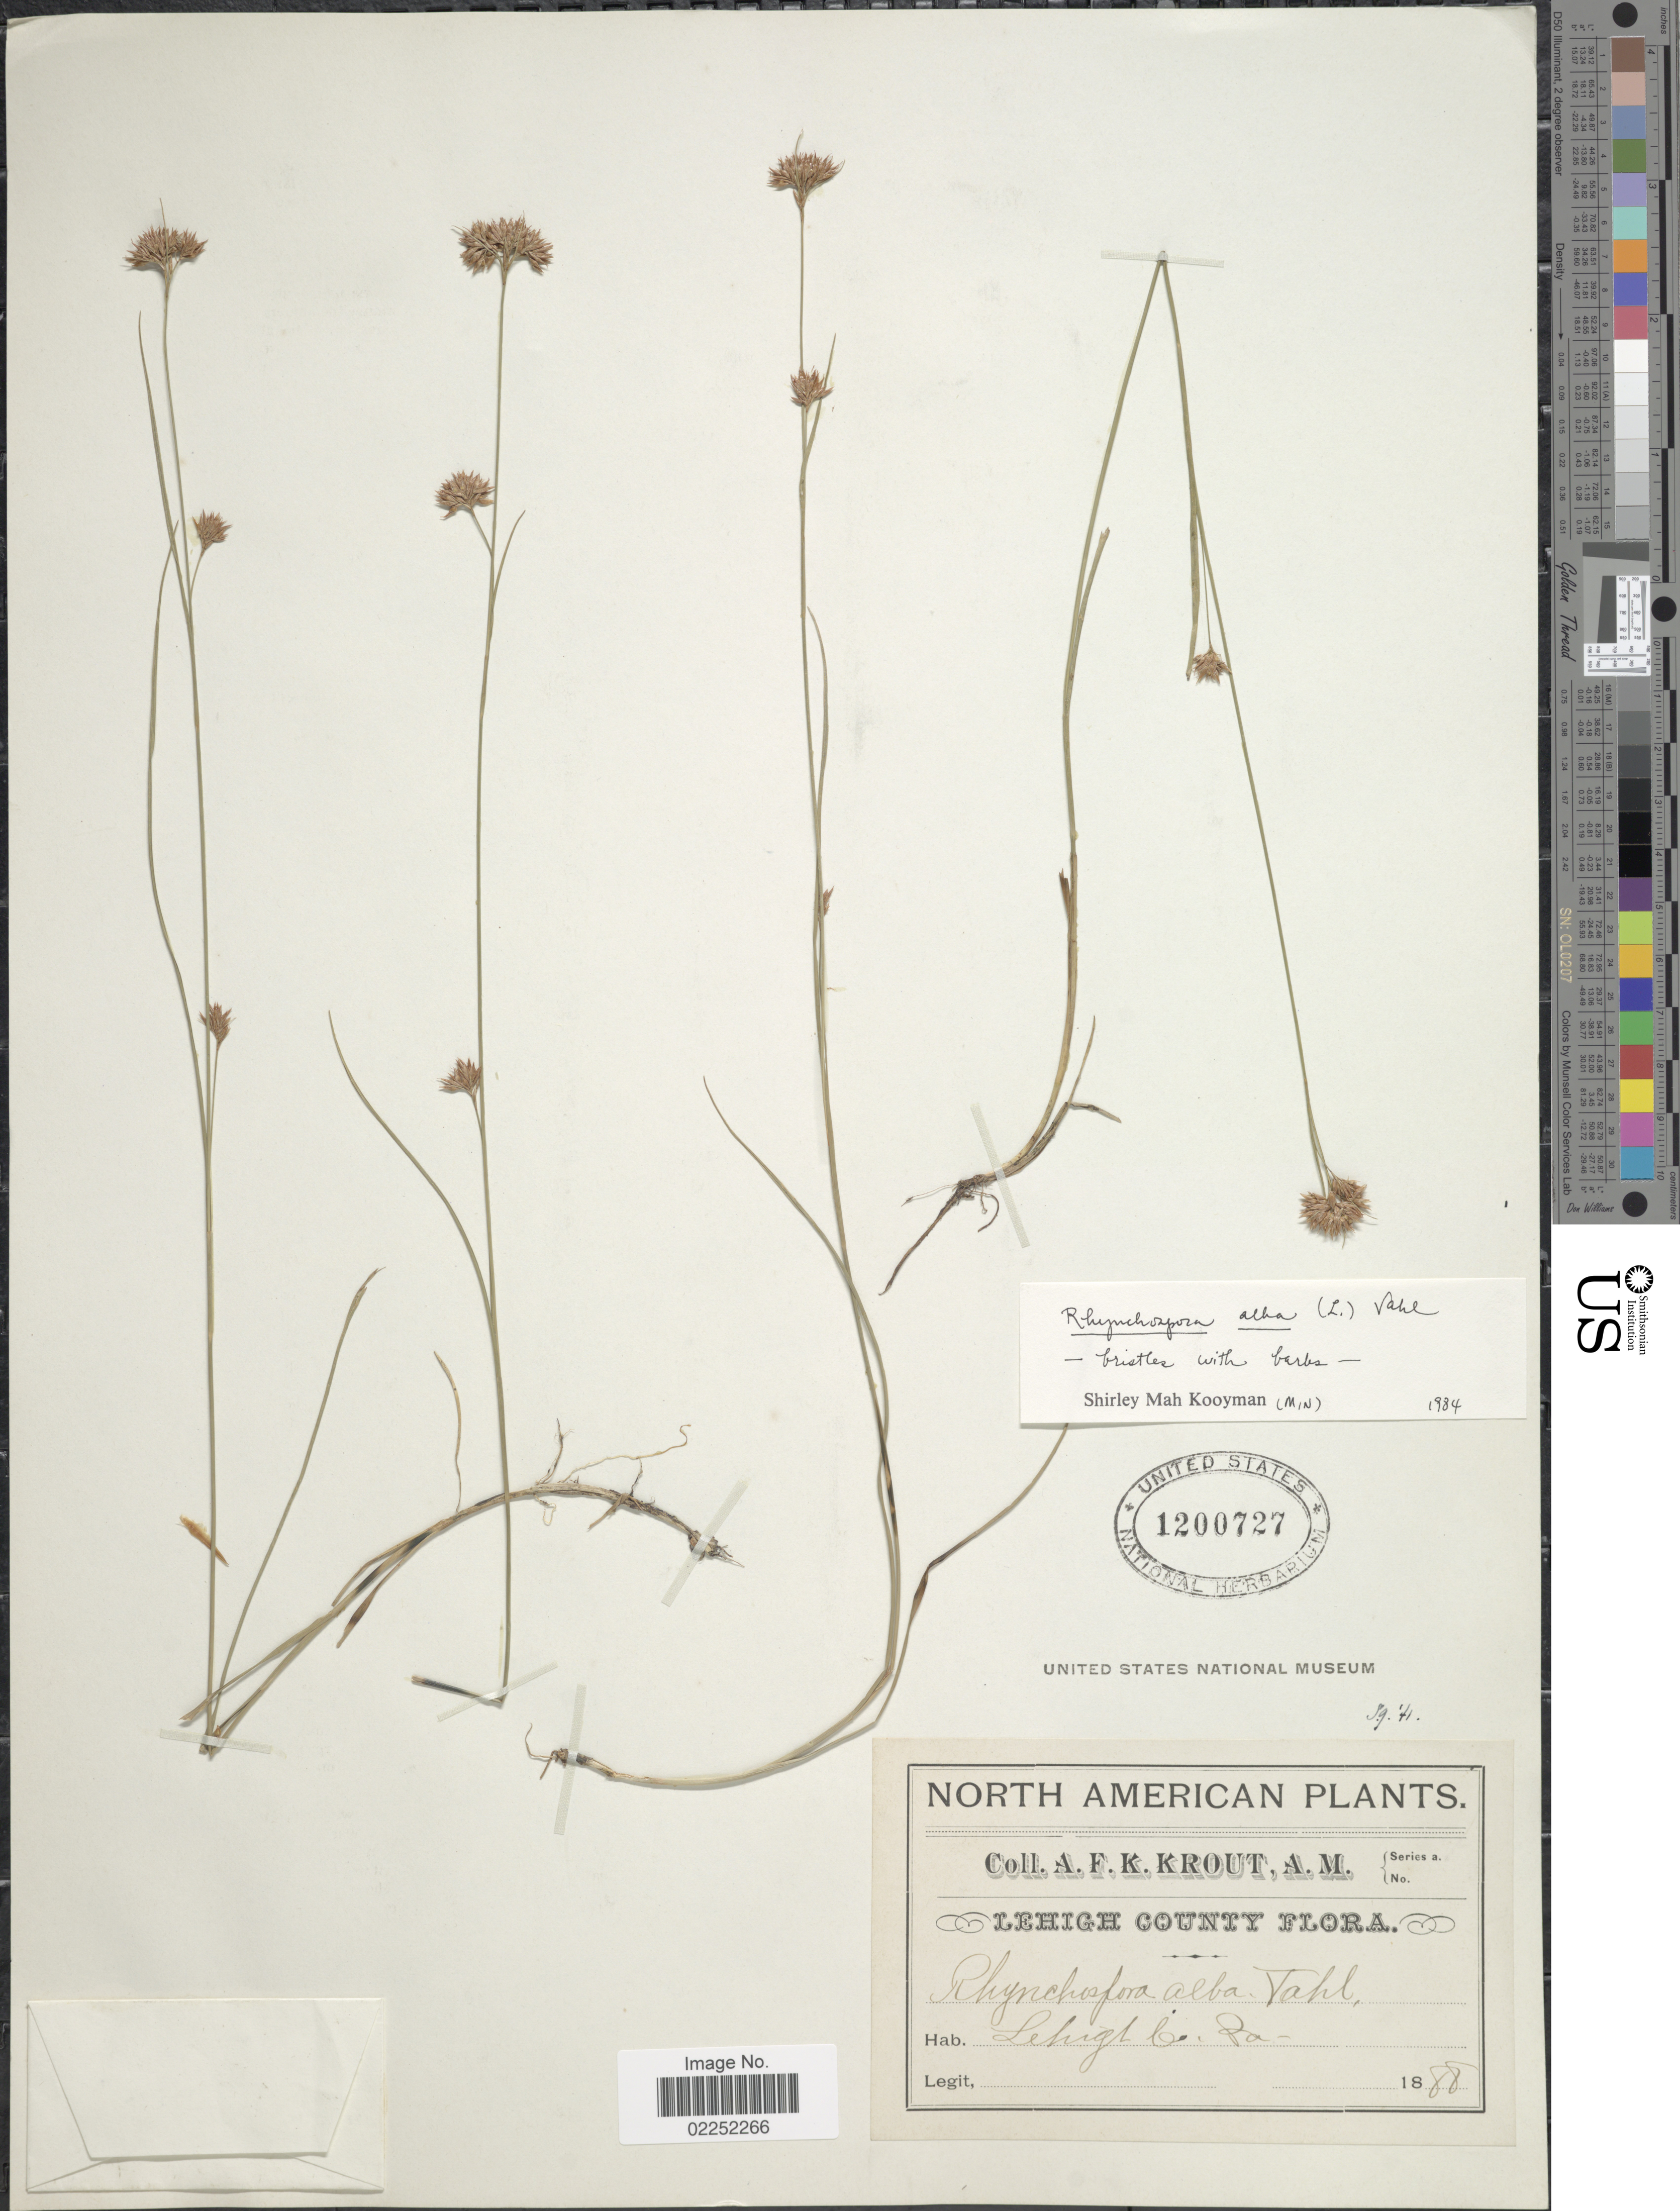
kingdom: Plantae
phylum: Tracheophyta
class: Liliopsida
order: Poales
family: Cyperaceae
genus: Rhynchospora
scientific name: Rhynchospora alba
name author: (L.) Vahl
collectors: A. Krout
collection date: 1888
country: United States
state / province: Pennsylvania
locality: Lehigh County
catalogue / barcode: US 1200727